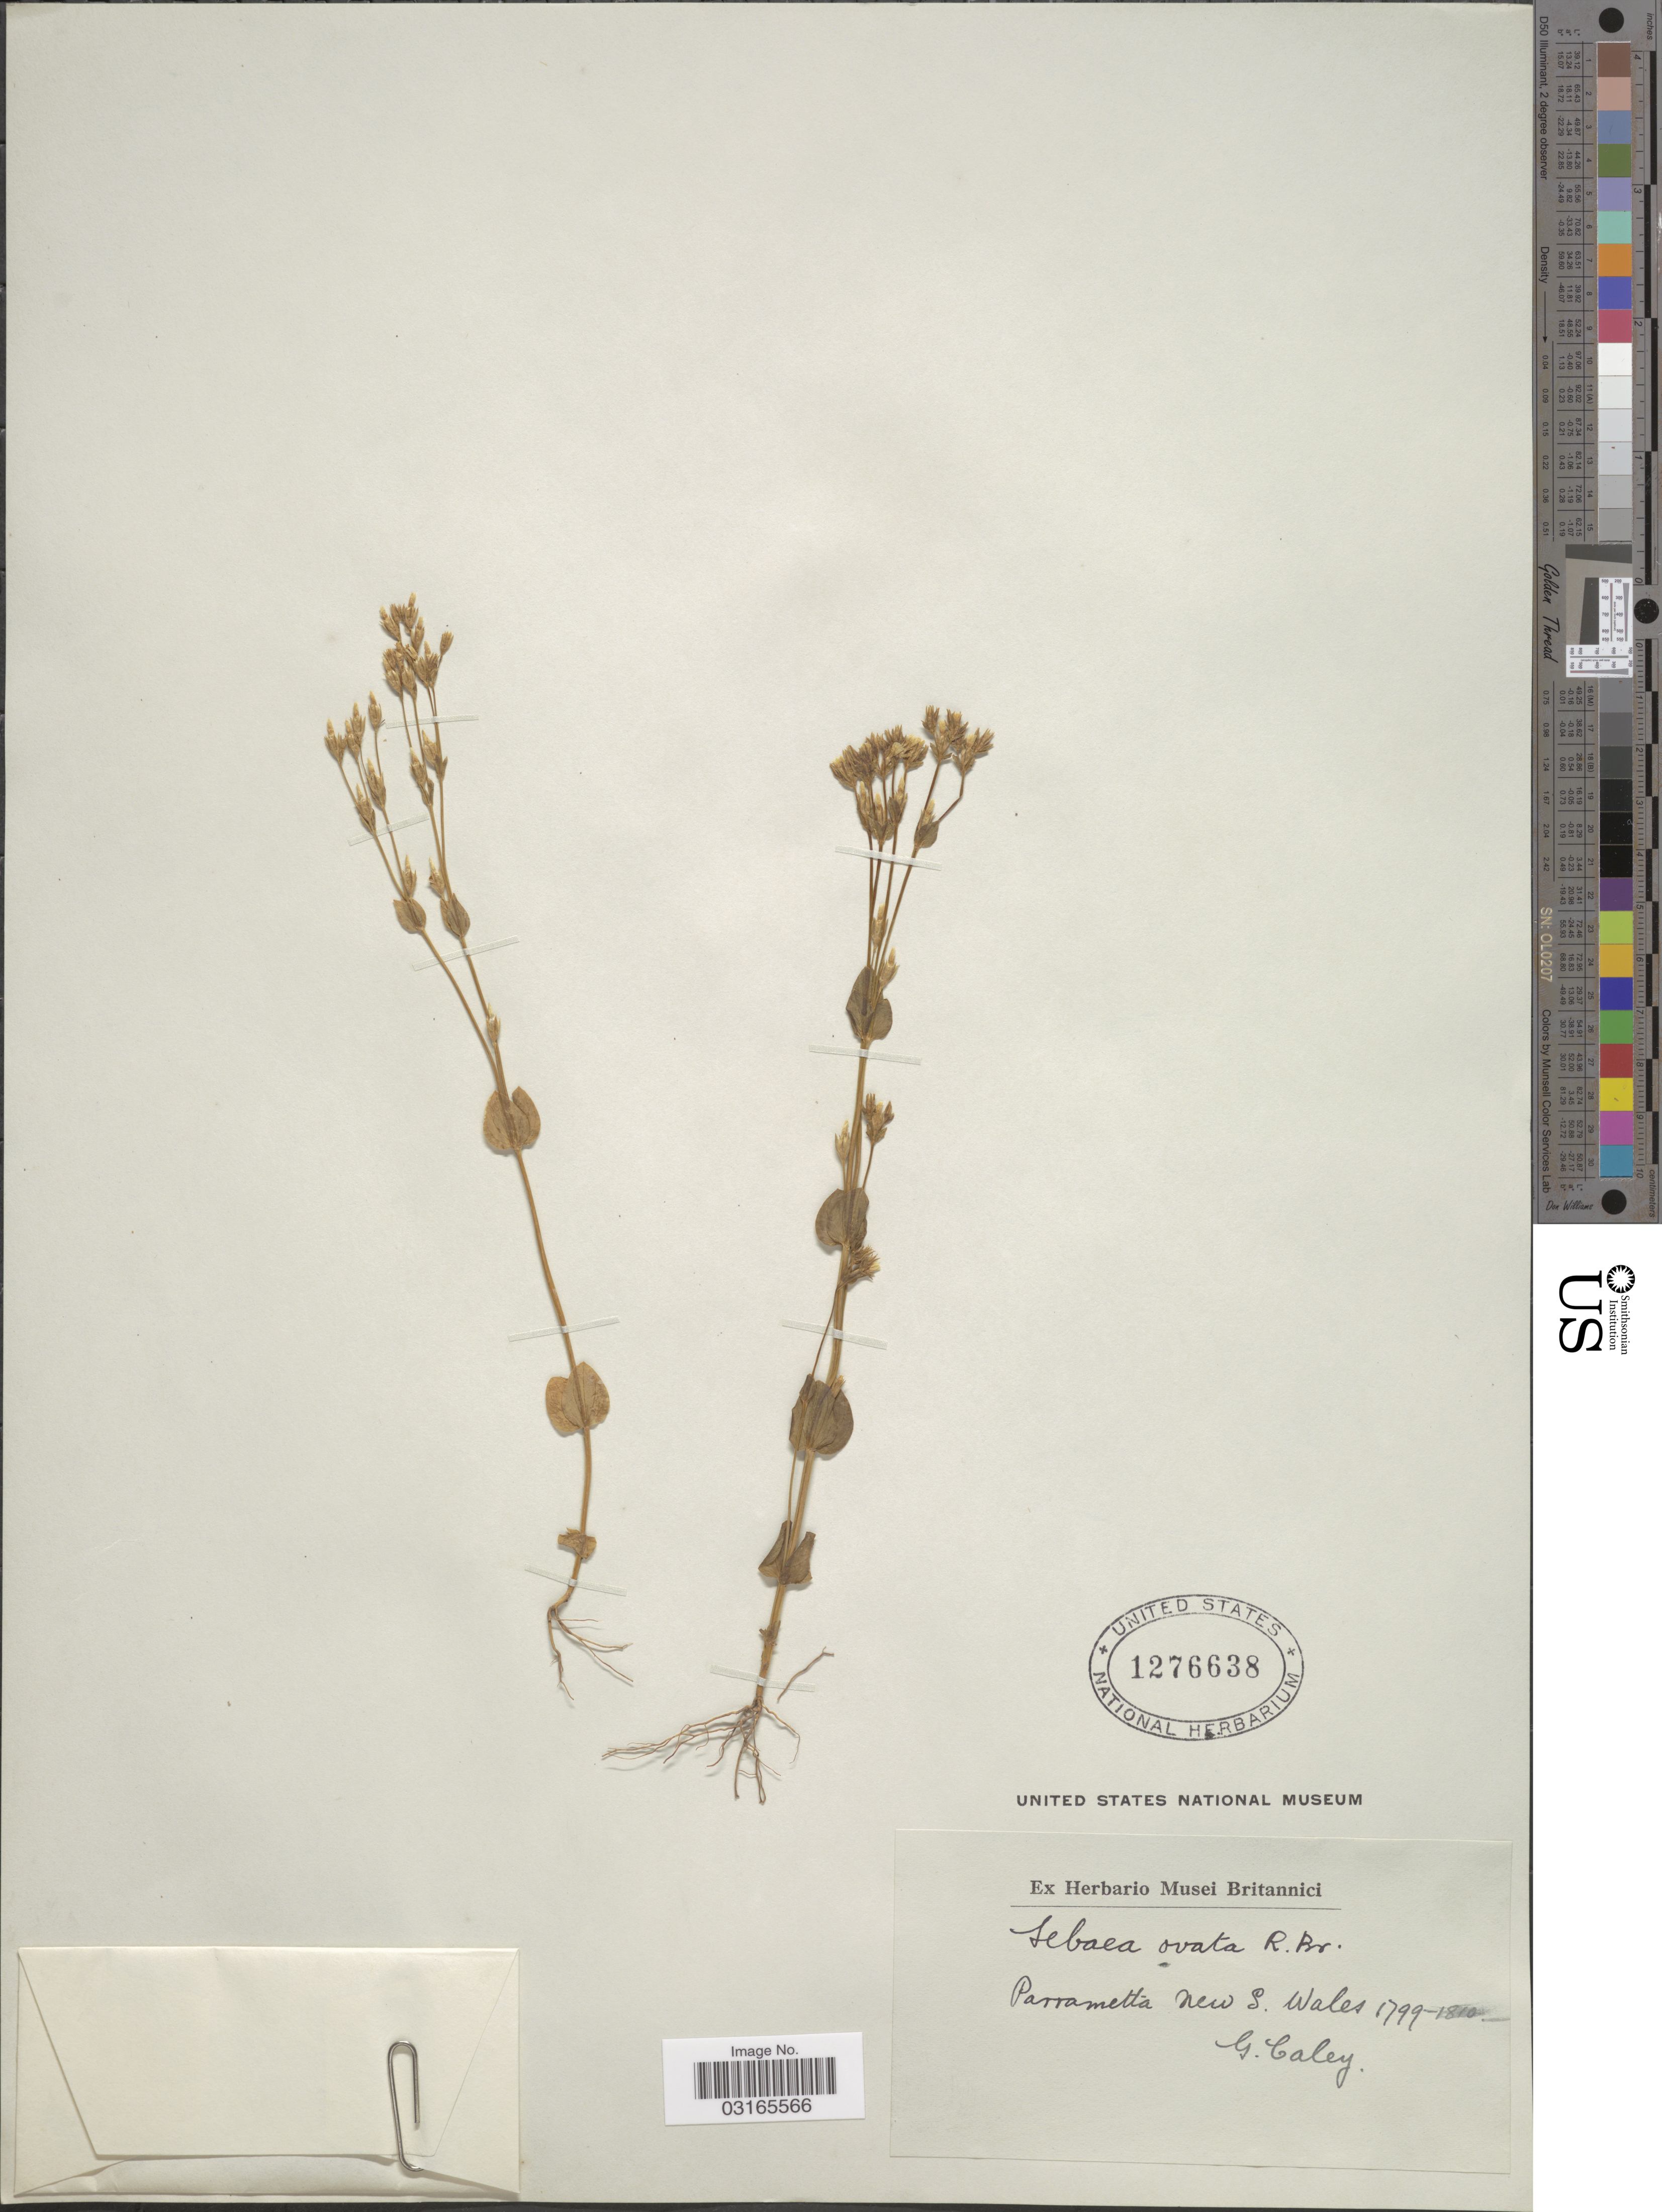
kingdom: Plantae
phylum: Tracheophyta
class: Magnoliopsida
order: Gentianales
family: Gentianaceae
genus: Sebaea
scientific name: Sebaea ovata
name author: (Labill.) R. Br.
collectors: G. Caley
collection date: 1799/1810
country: Australia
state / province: New South Wales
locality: Parrametta.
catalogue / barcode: US 1276638